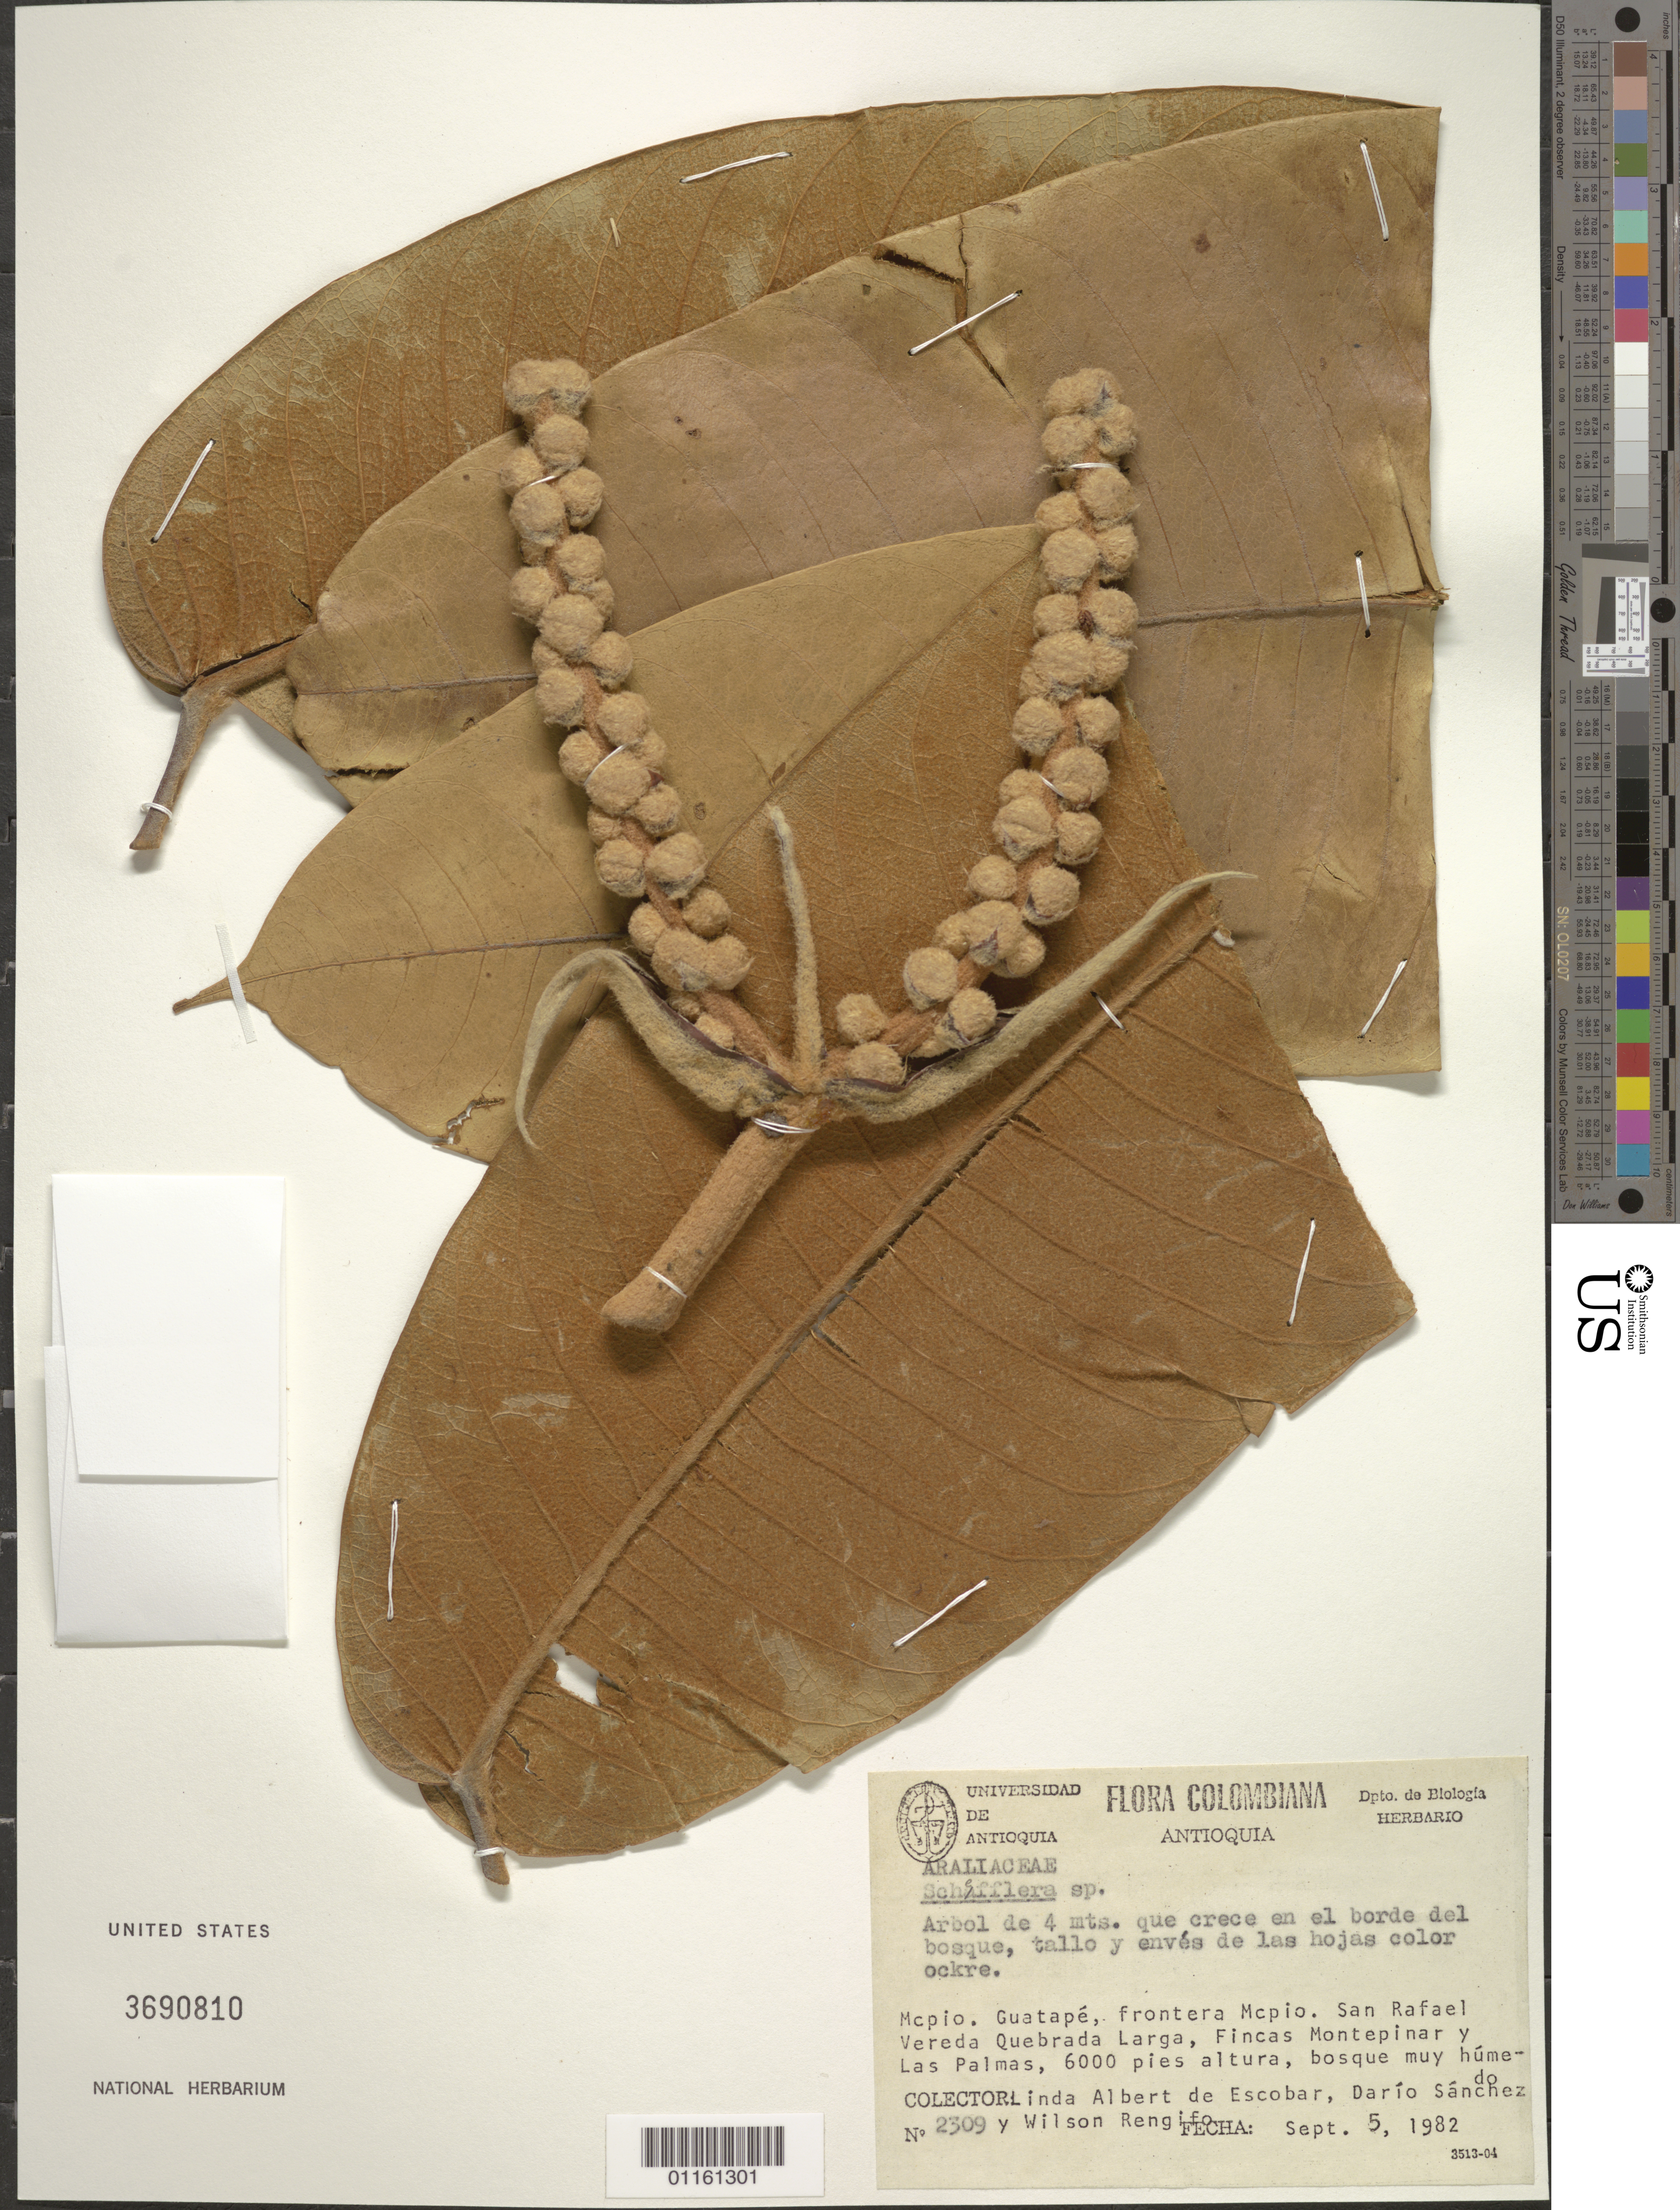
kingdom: Plantae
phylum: Tracheophyta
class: Magnoliopsida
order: Apiales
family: Araliaceae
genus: Schefflera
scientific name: Schefflera sp.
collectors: L. K. de Escobar, D. Sánchez & W. Rengifo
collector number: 2309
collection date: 1982-09-05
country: Colombia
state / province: Antioquia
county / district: Guatapé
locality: Frontera Mcio. San Rafael Vereda Quebrada Larga, Fincas Montepinar y Las Palmas, 6000 pies altura.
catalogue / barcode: US 3690810